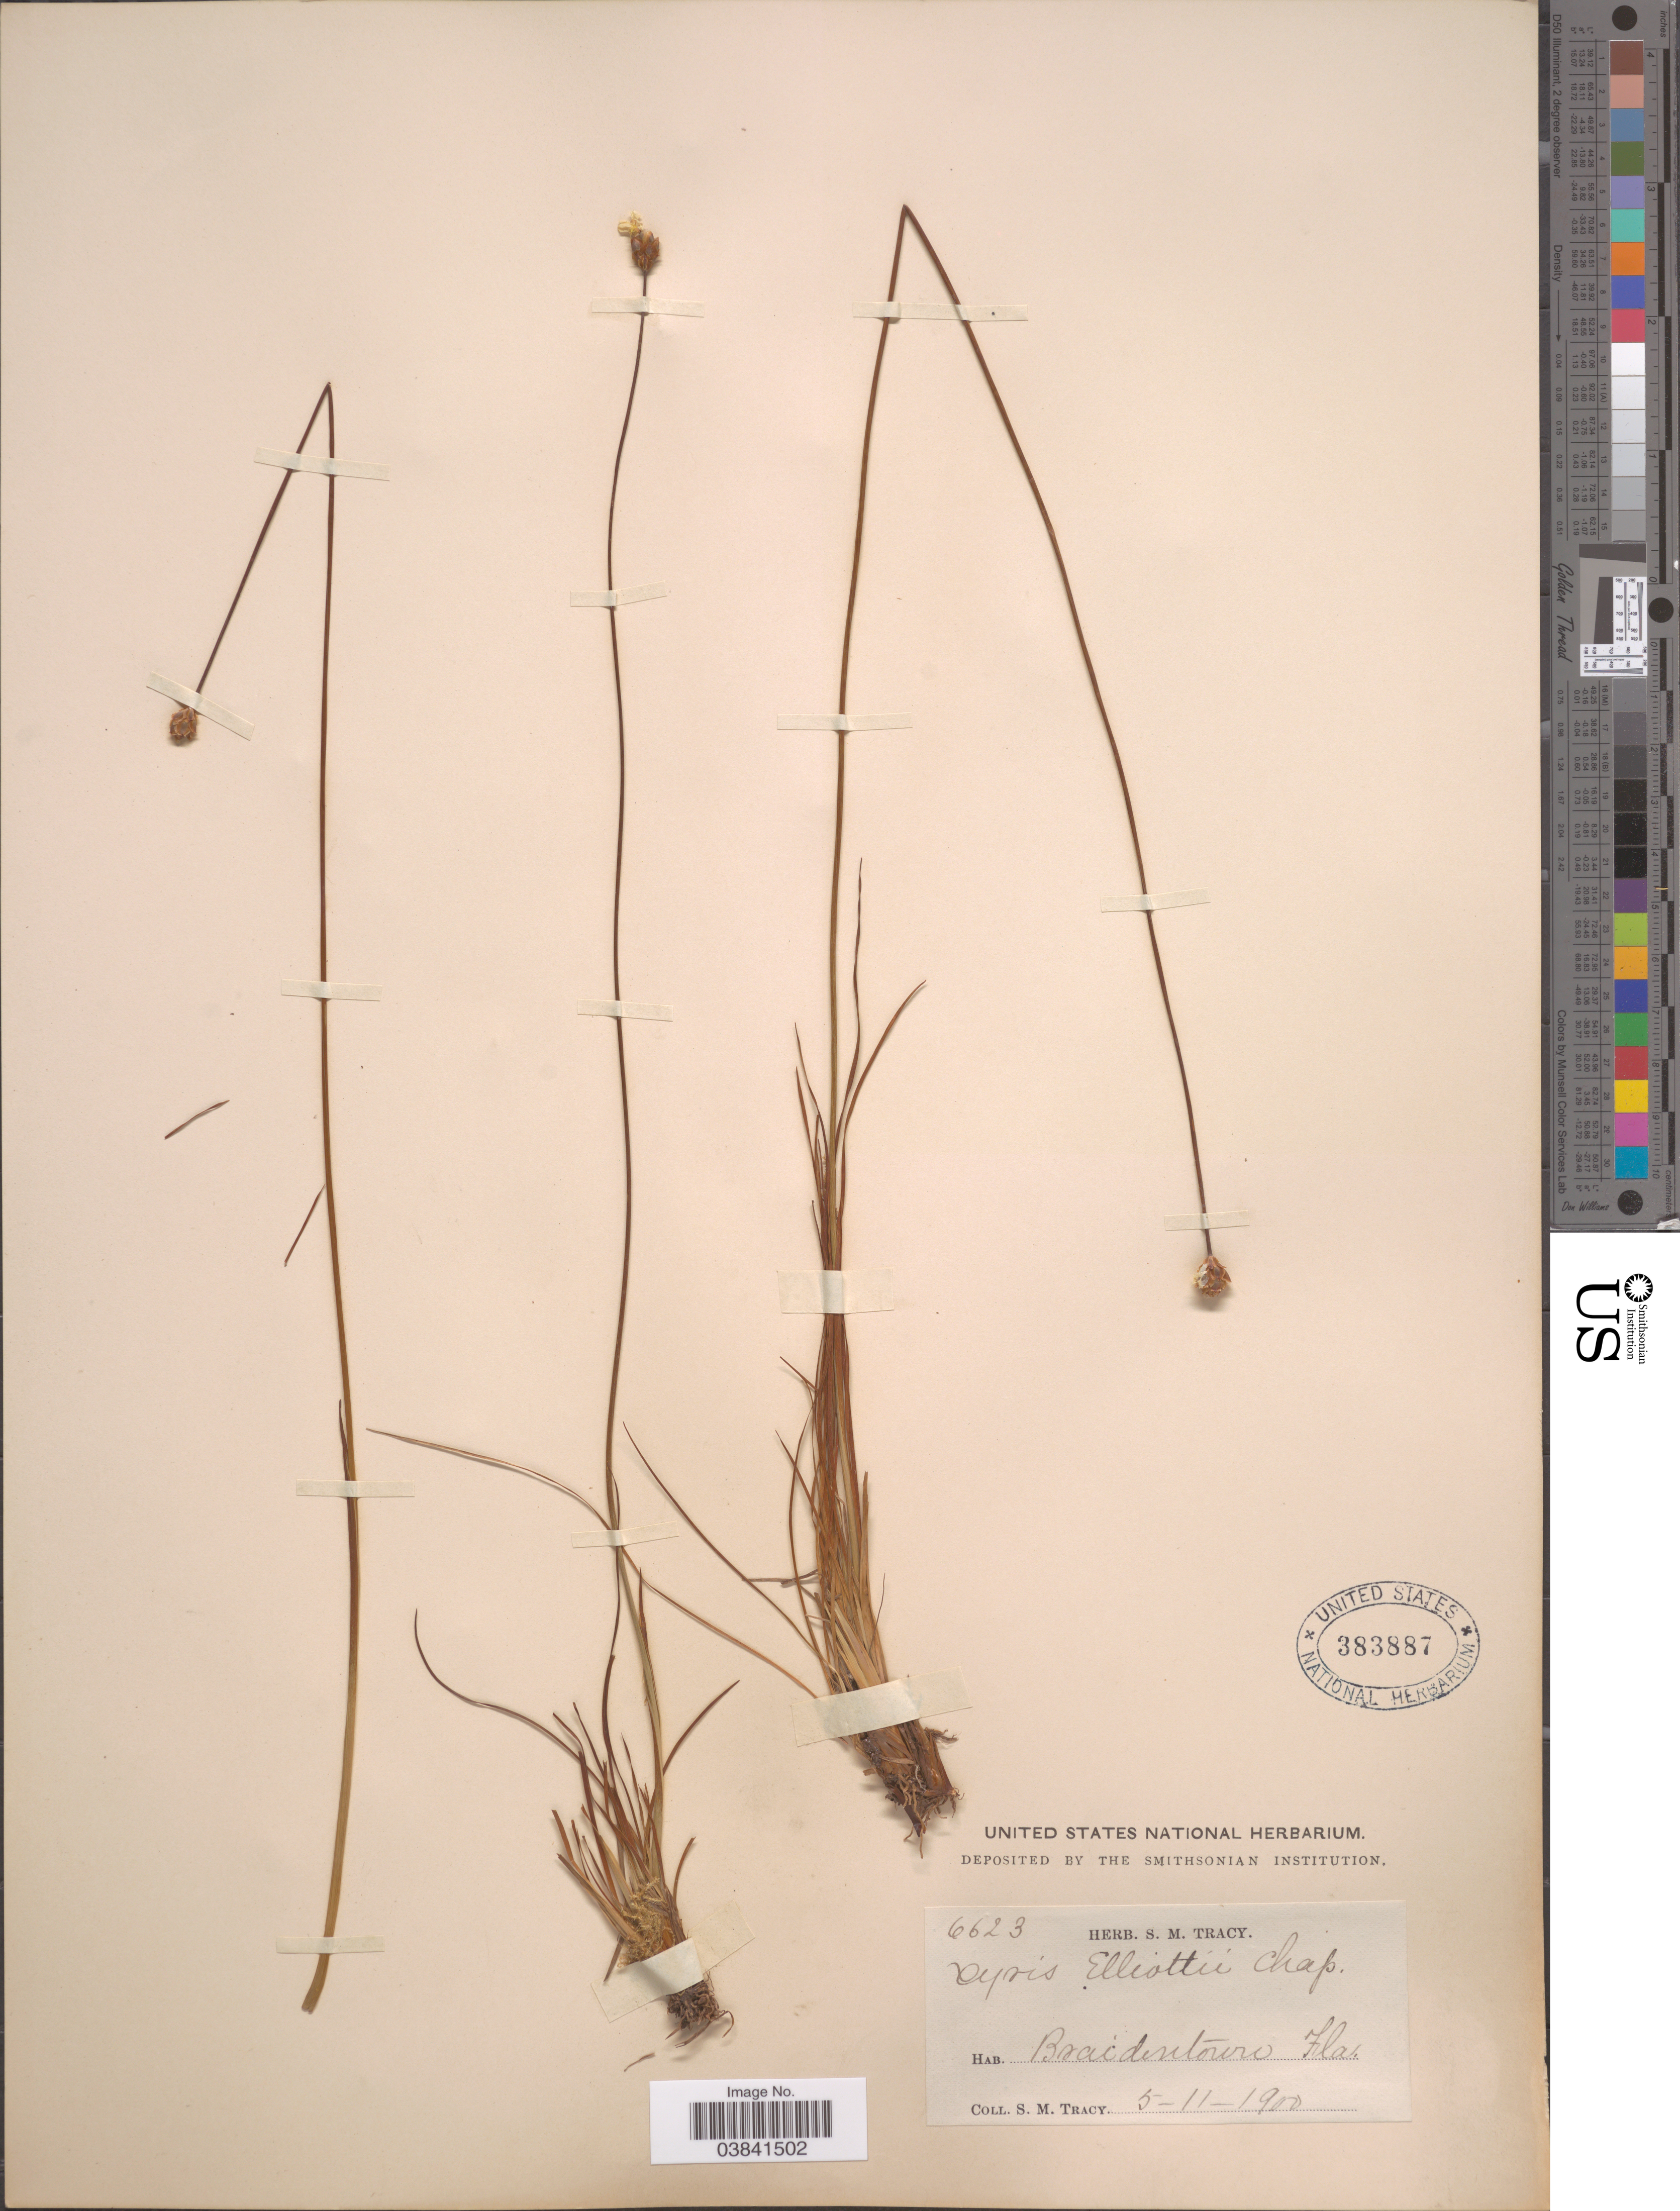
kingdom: Plantae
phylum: Tracheophyta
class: Liliopsida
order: Poales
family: Xyridaceae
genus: Xyris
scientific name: Xyris elliottii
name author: Chapm.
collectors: S. M. Tracy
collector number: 6623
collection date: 1900-05-11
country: United States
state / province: Florida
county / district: Manatee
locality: Braidentown (present day: Bradenton)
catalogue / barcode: US 383887